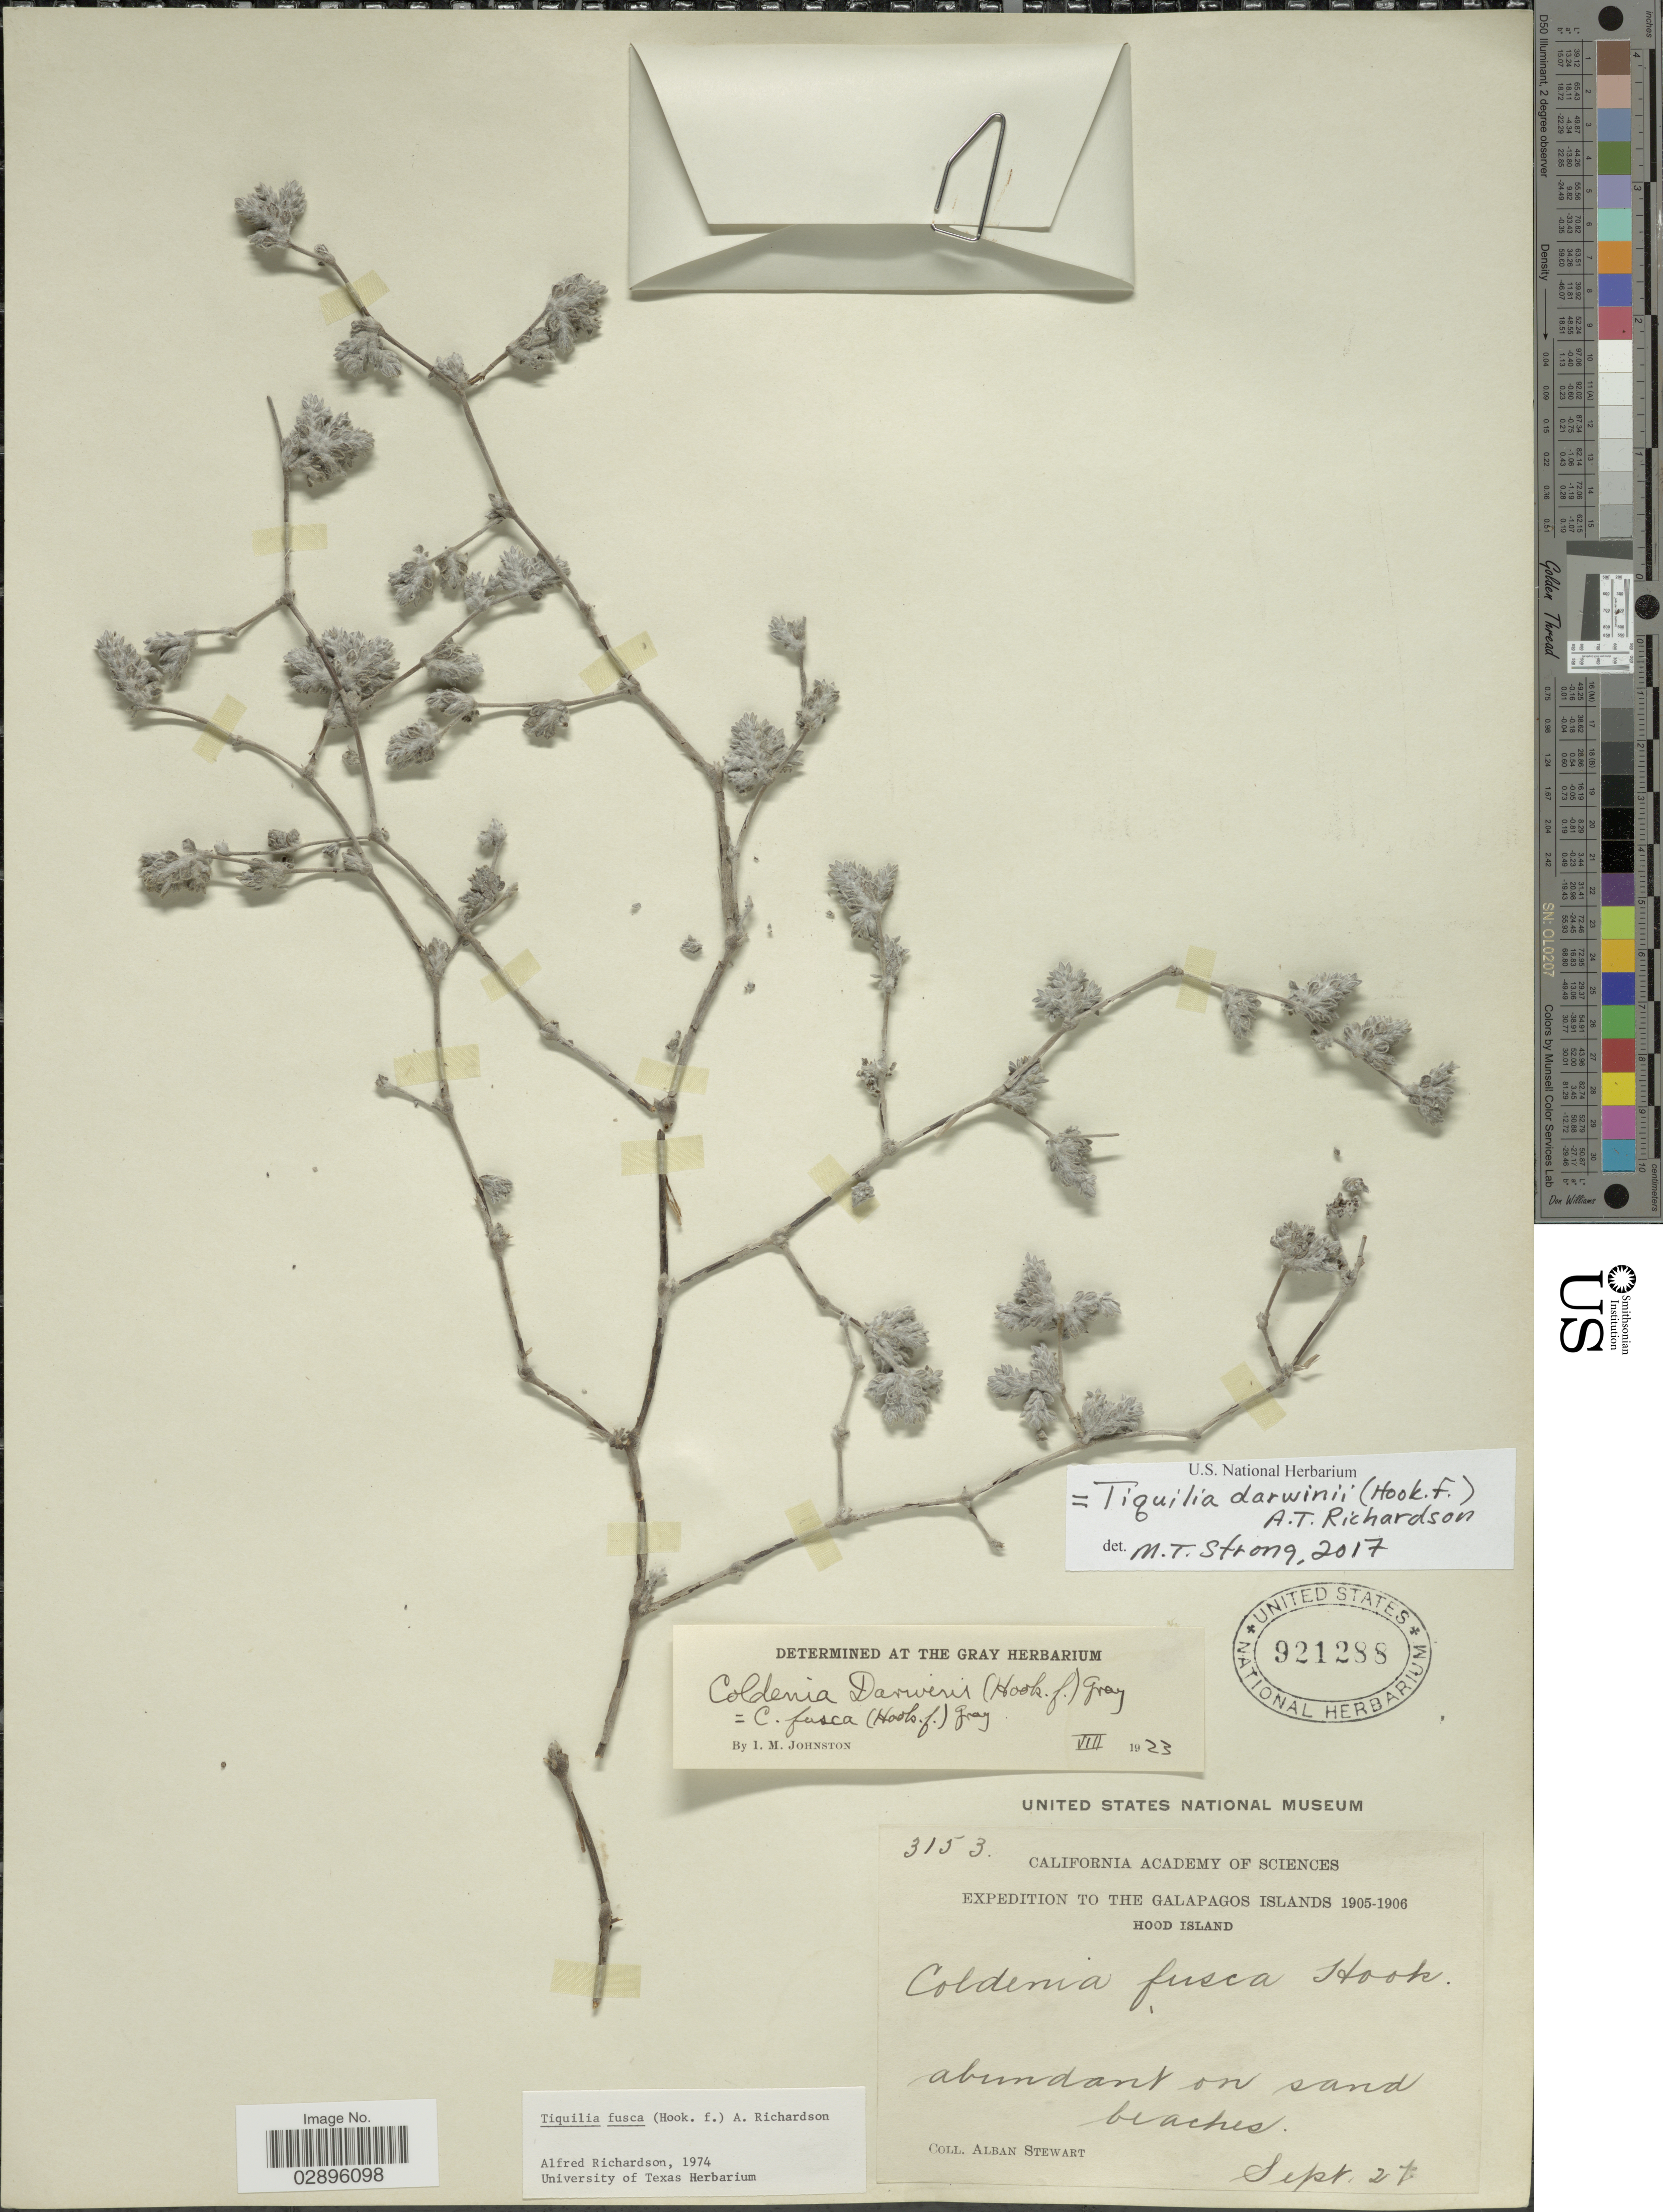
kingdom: Plantae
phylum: Tracheophyta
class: Magnoliopsida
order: Boraginales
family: Ehretiaceae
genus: Tiquilia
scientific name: Tiquilia darwinii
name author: (Hook. f.) A.T. Richardson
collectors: A. Stewart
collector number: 3153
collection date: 1905-09-27/1906-09-27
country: Ecuador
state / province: Colón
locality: The Galapagos Islands. Hood Island.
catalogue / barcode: US 921288